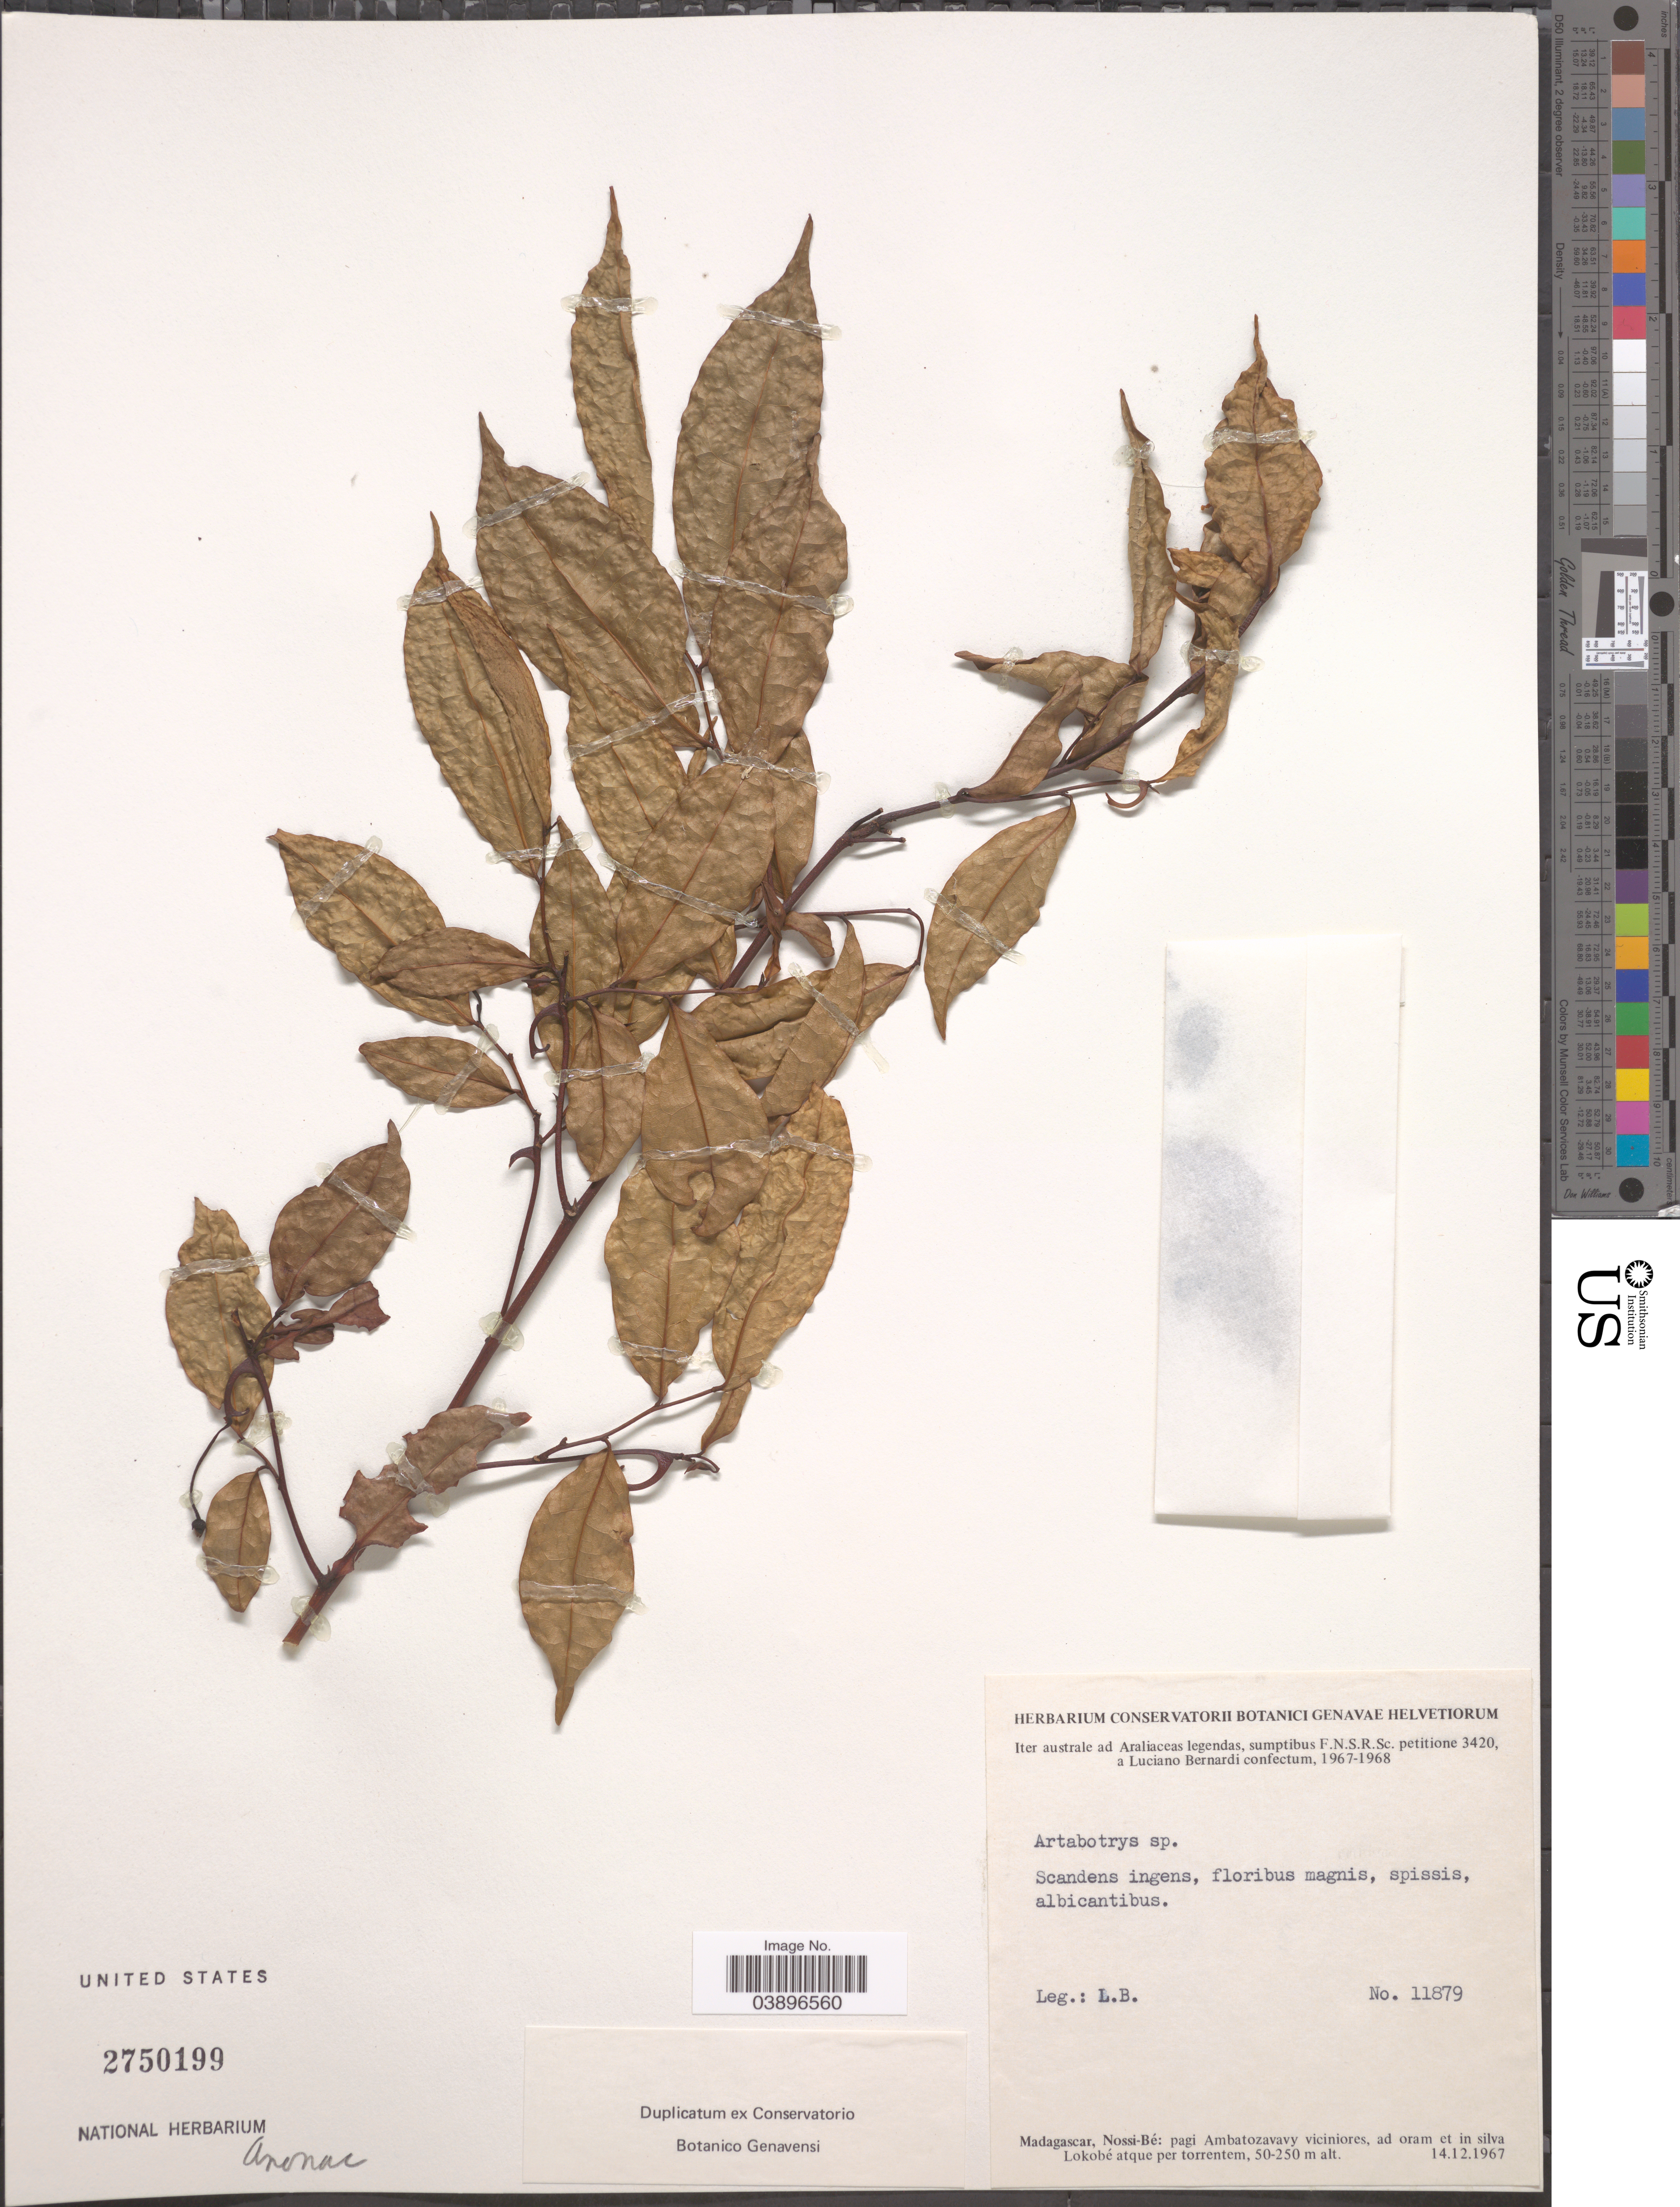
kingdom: Plantae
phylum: Tracheophyta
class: Magnoliopsida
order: Magnoliales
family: Annonaceae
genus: Artabotrys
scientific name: Artabotrys sp.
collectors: L. Bernardi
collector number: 11879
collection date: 1967-12-14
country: Madagascar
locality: Nossi-Bé: pagi Ambatozavavy viciniores, ad oram et in silva Lokobé atque per torrentem.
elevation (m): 50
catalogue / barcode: US 2750199